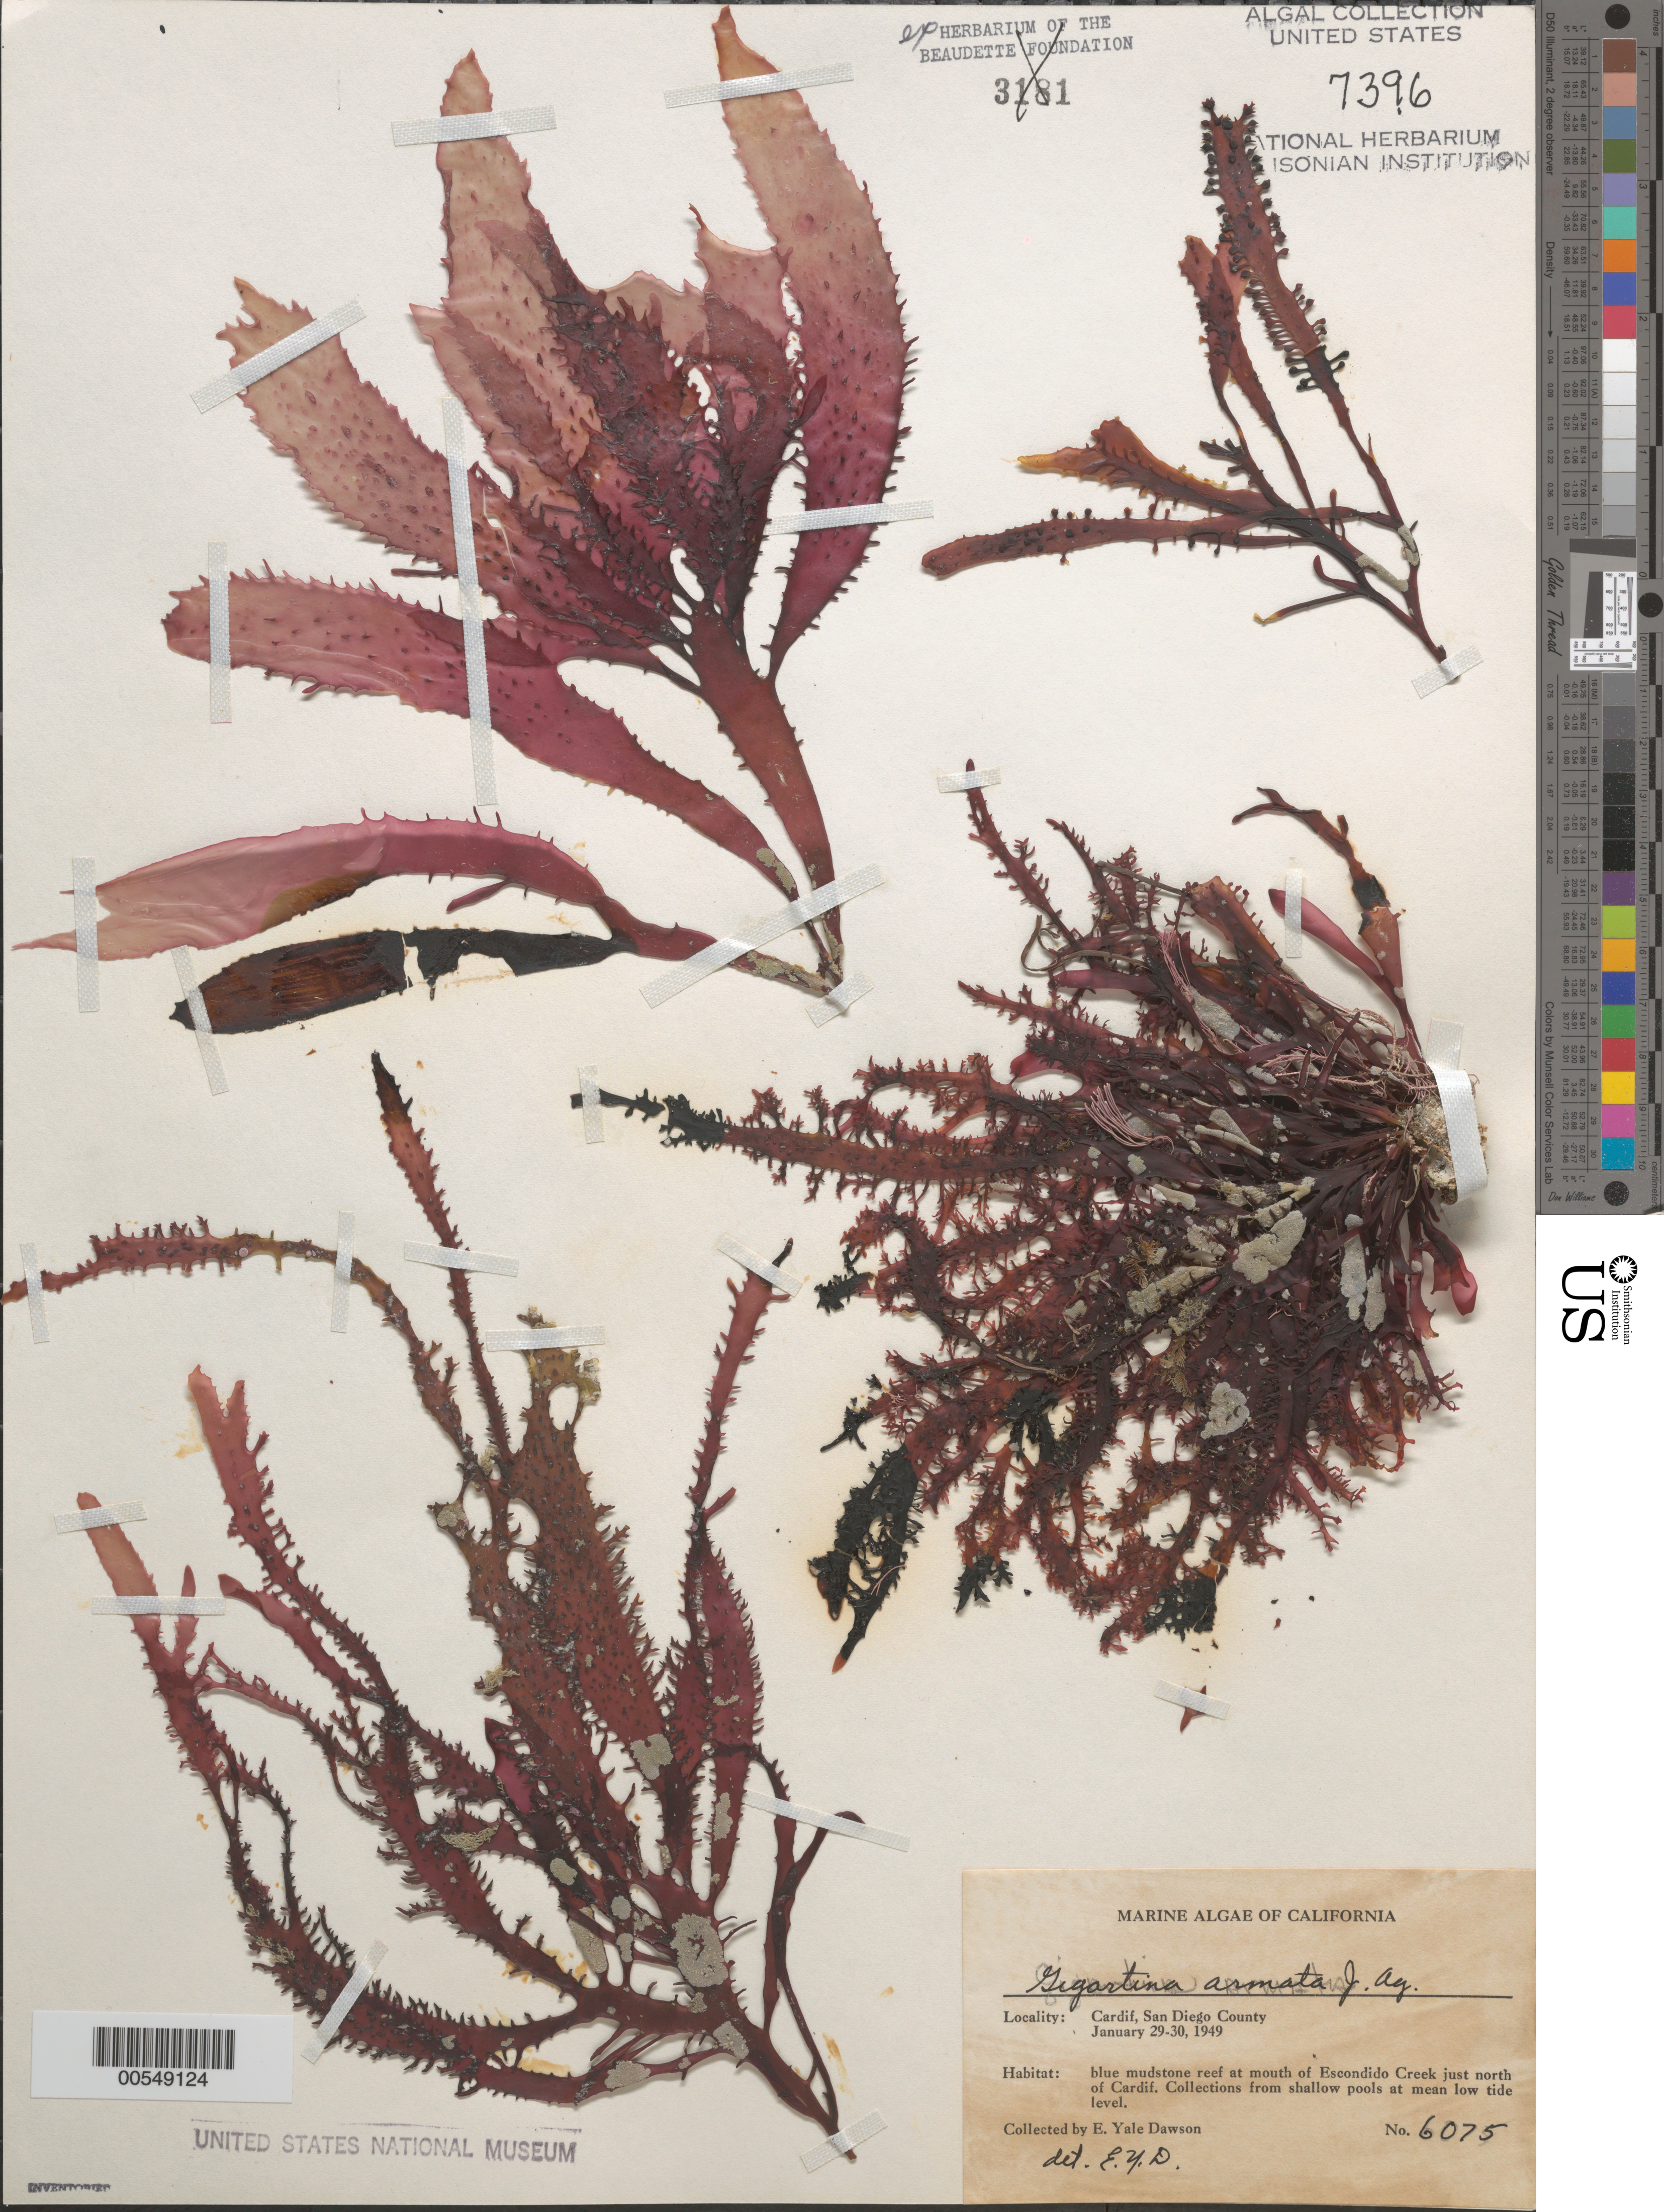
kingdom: Plantae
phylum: Rhodophyta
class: Florideophyceae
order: Gigartinales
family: Gigartinaceae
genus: Chondracanthus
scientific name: Chondracanthus spinosus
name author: (Kütz.) Guiry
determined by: Algae name updating Project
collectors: E. Y. Dawson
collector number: EYD 6075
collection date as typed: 29 Jan 1949 TO 30 Jan 1949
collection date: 1949-01-29/1949-01-30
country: United States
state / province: California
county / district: San Diego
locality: Escondido Creek mouth, just north of Cardiff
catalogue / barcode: US 7396